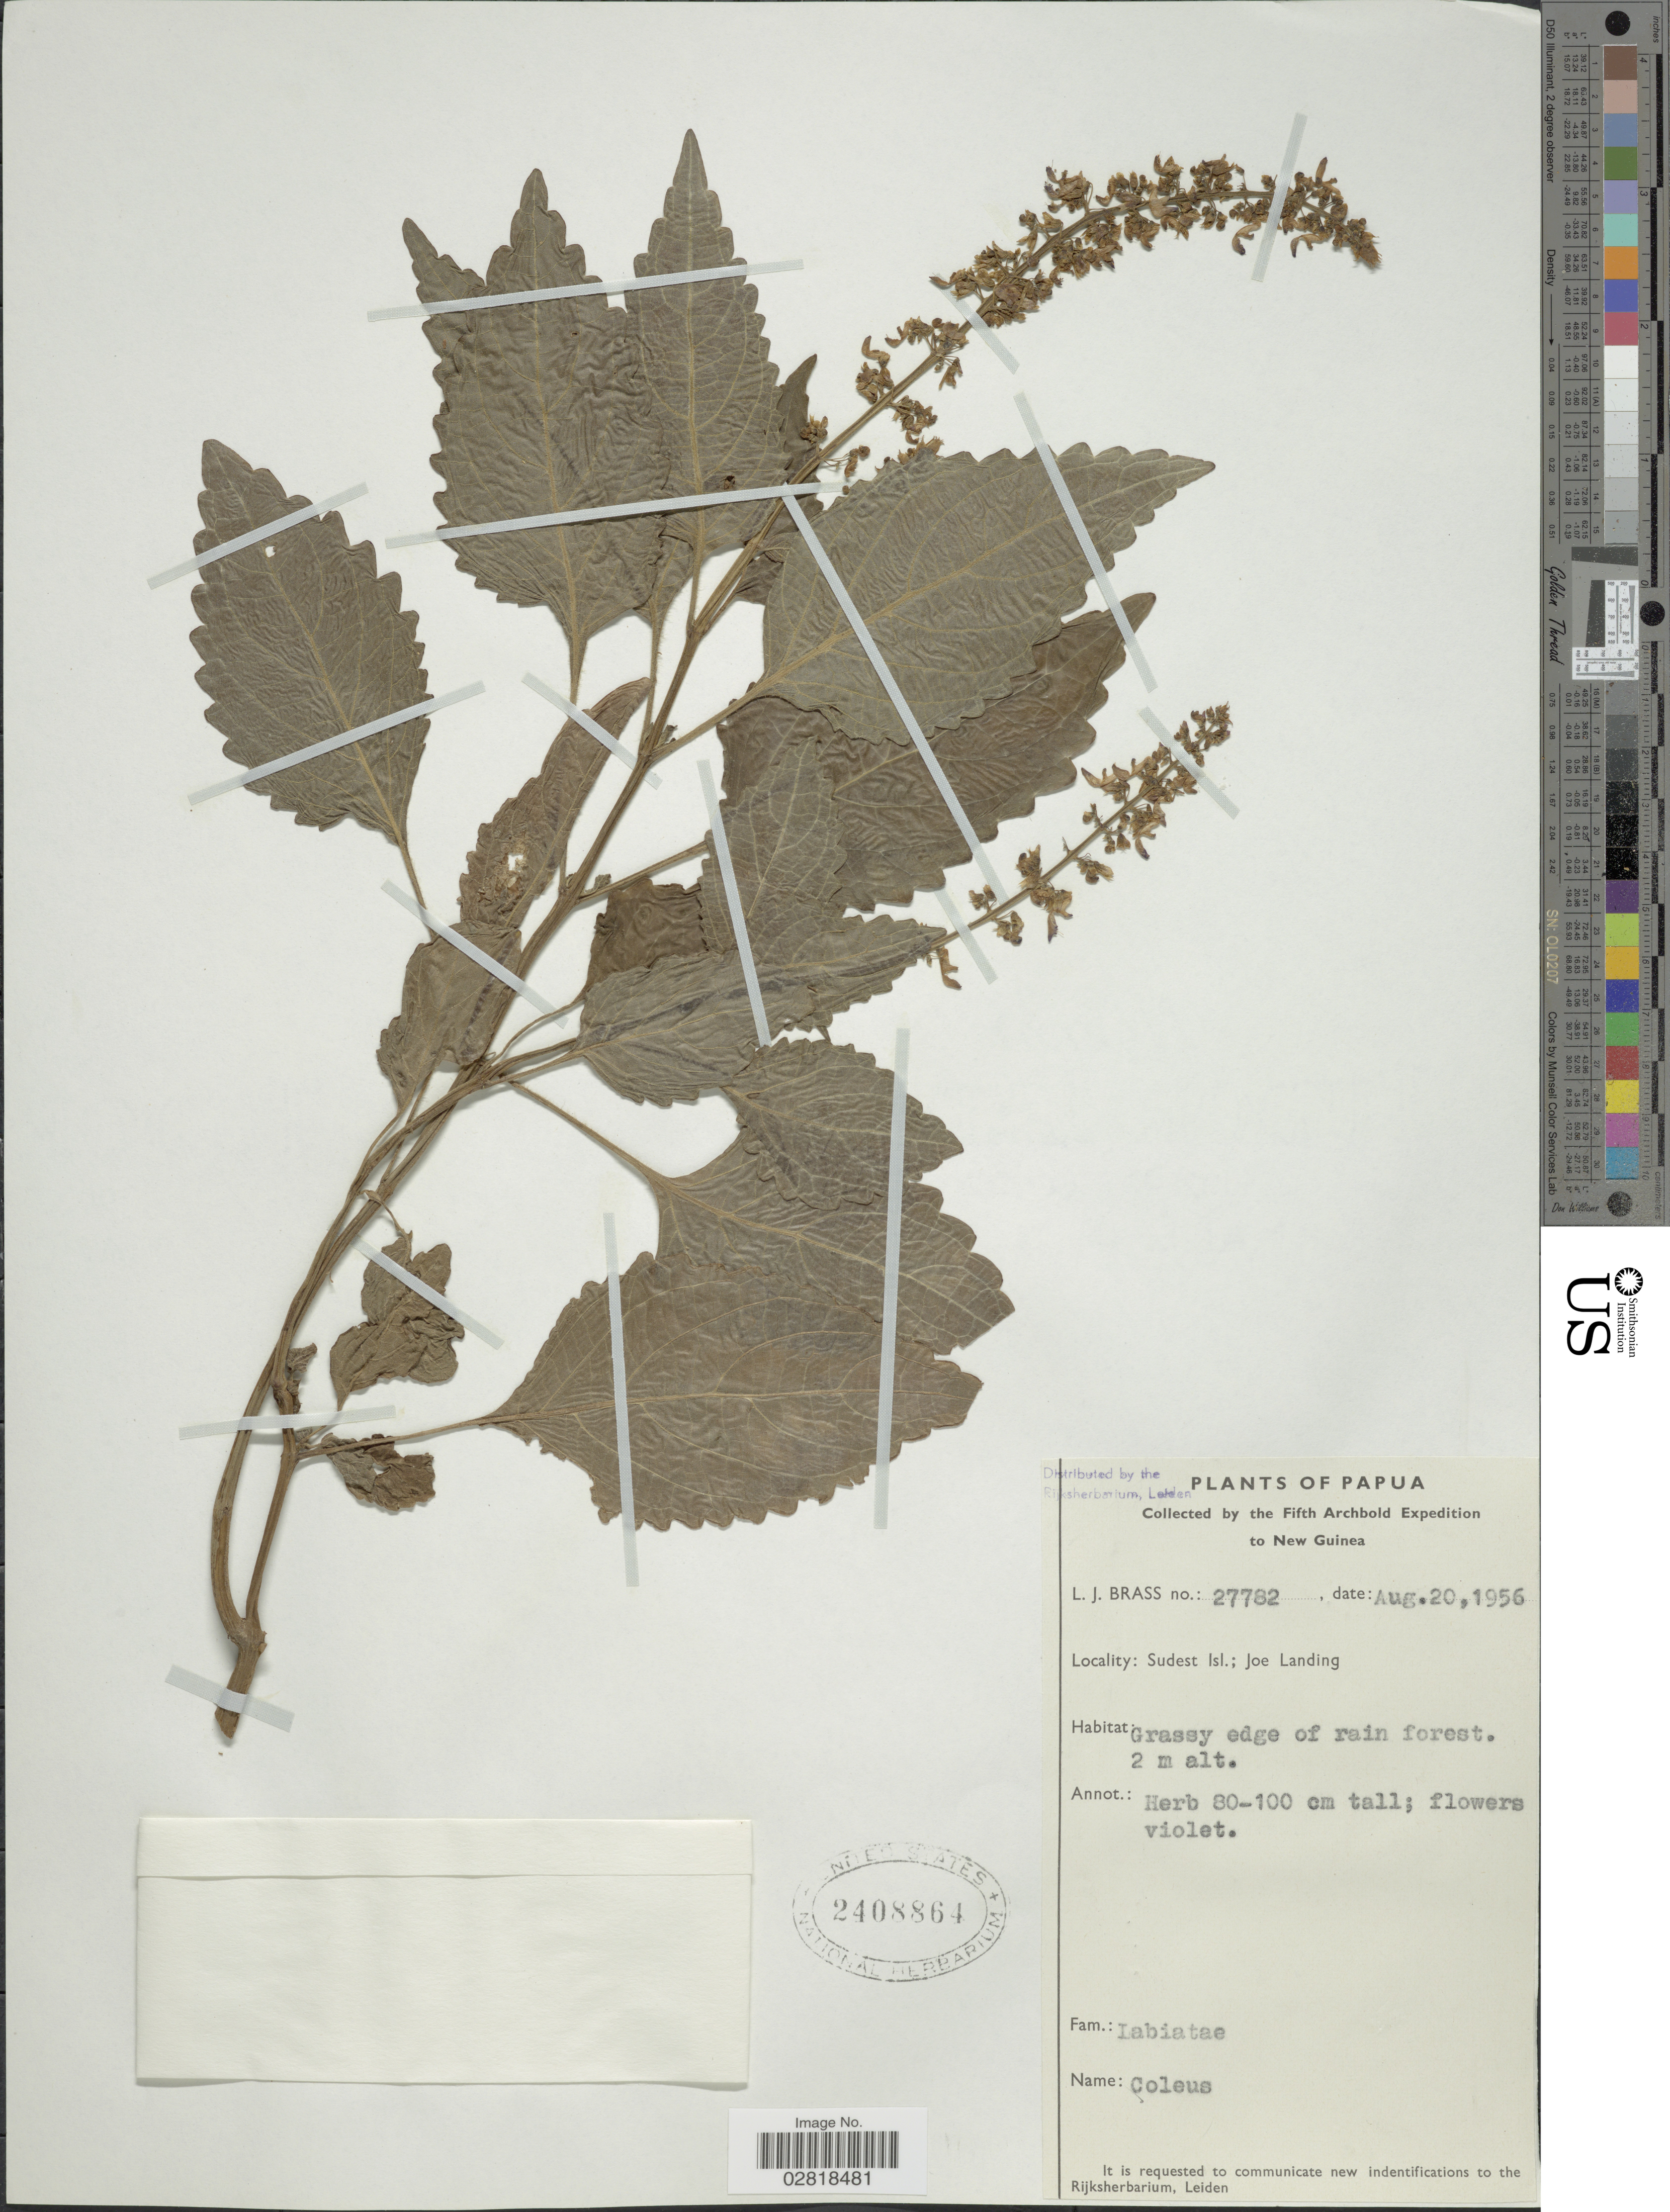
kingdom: Plantae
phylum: Tracheophyta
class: Magnoliopsida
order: Lamiales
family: Lamiaceae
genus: Plectranthus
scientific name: Plectranthus sp.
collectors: L. J. Brass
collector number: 27782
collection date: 1956-08-20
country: Papua New Guinea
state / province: Milne Bay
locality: Sudest Isl.; Joe Landing.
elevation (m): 2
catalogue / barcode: US 2408864